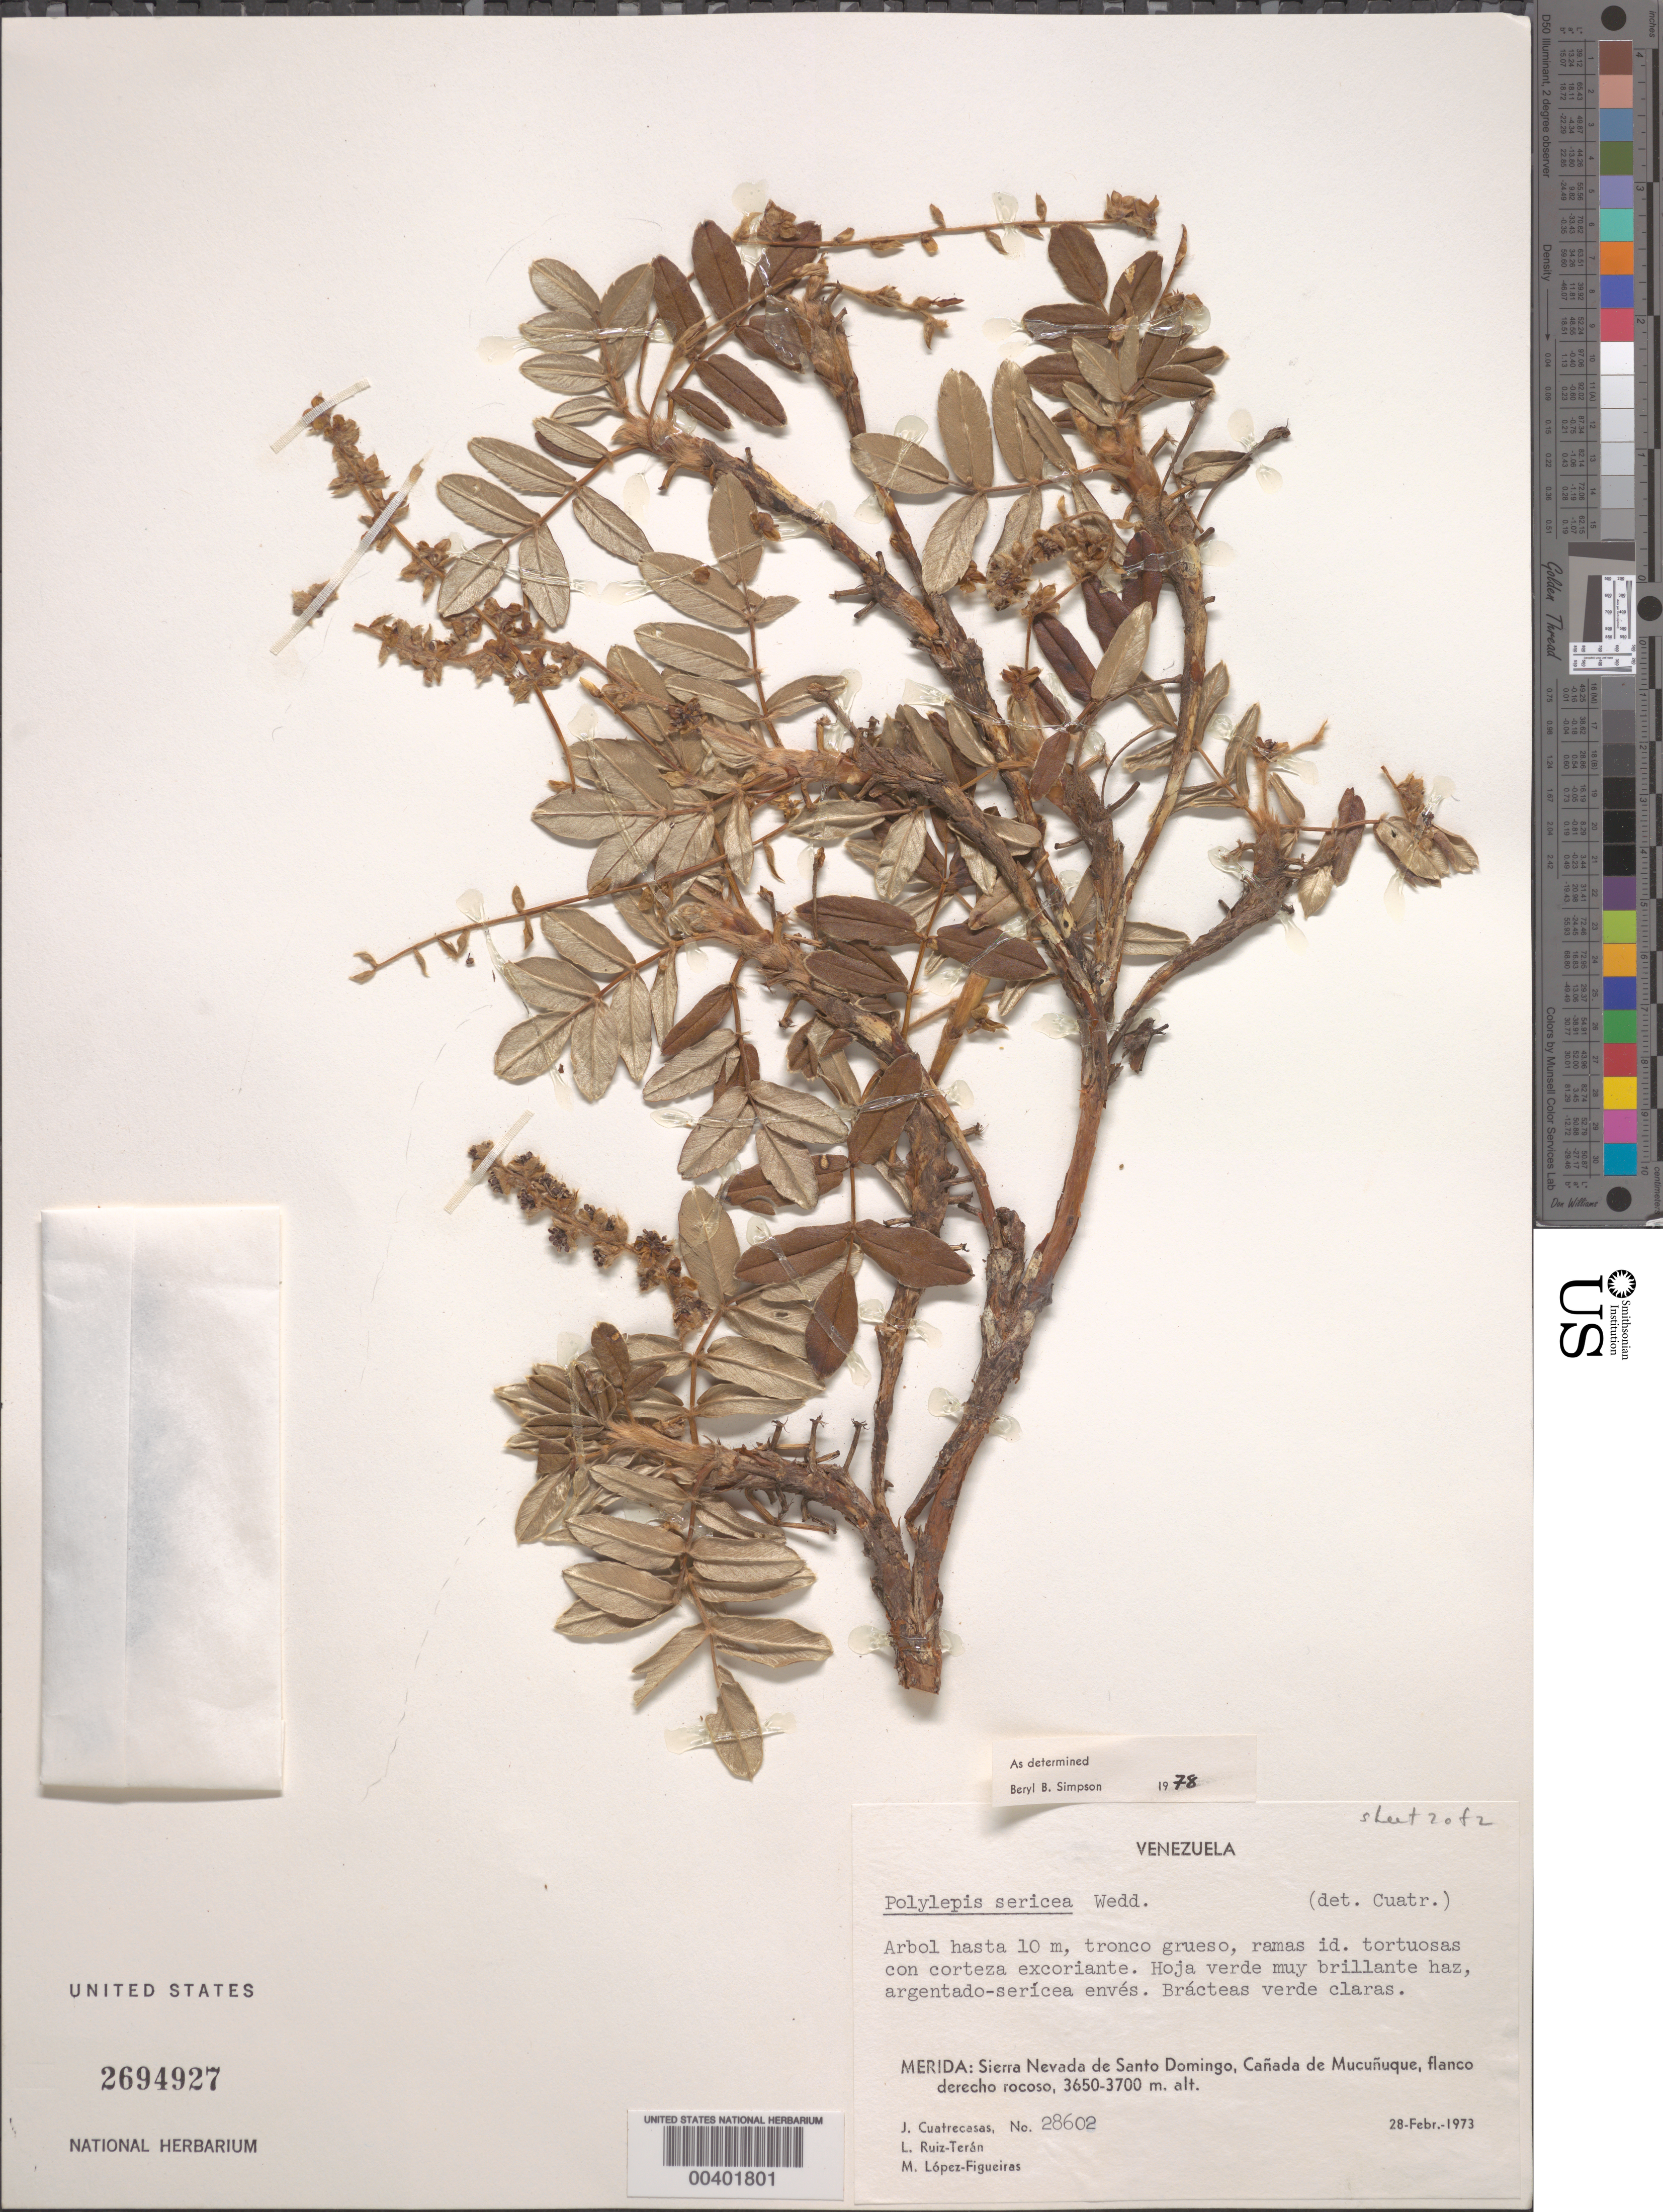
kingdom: Plantae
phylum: Tracheophyta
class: Magnoliopsida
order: Rosales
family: Rosaceae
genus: Polylepis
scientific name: Polylepis sericea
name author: Wedd.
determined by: Cuatrecasas, J.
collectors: J. Cuatrecasas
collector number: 28602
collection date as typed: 28 Feb 1973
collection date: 1973-02-28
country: Venezuela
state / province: Mérida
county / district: Rangel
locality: Sierra Nevada de Santo Domingo, Cañada de Mucuñuque. Mucunuque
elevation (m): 3650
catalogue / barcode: US 2694927